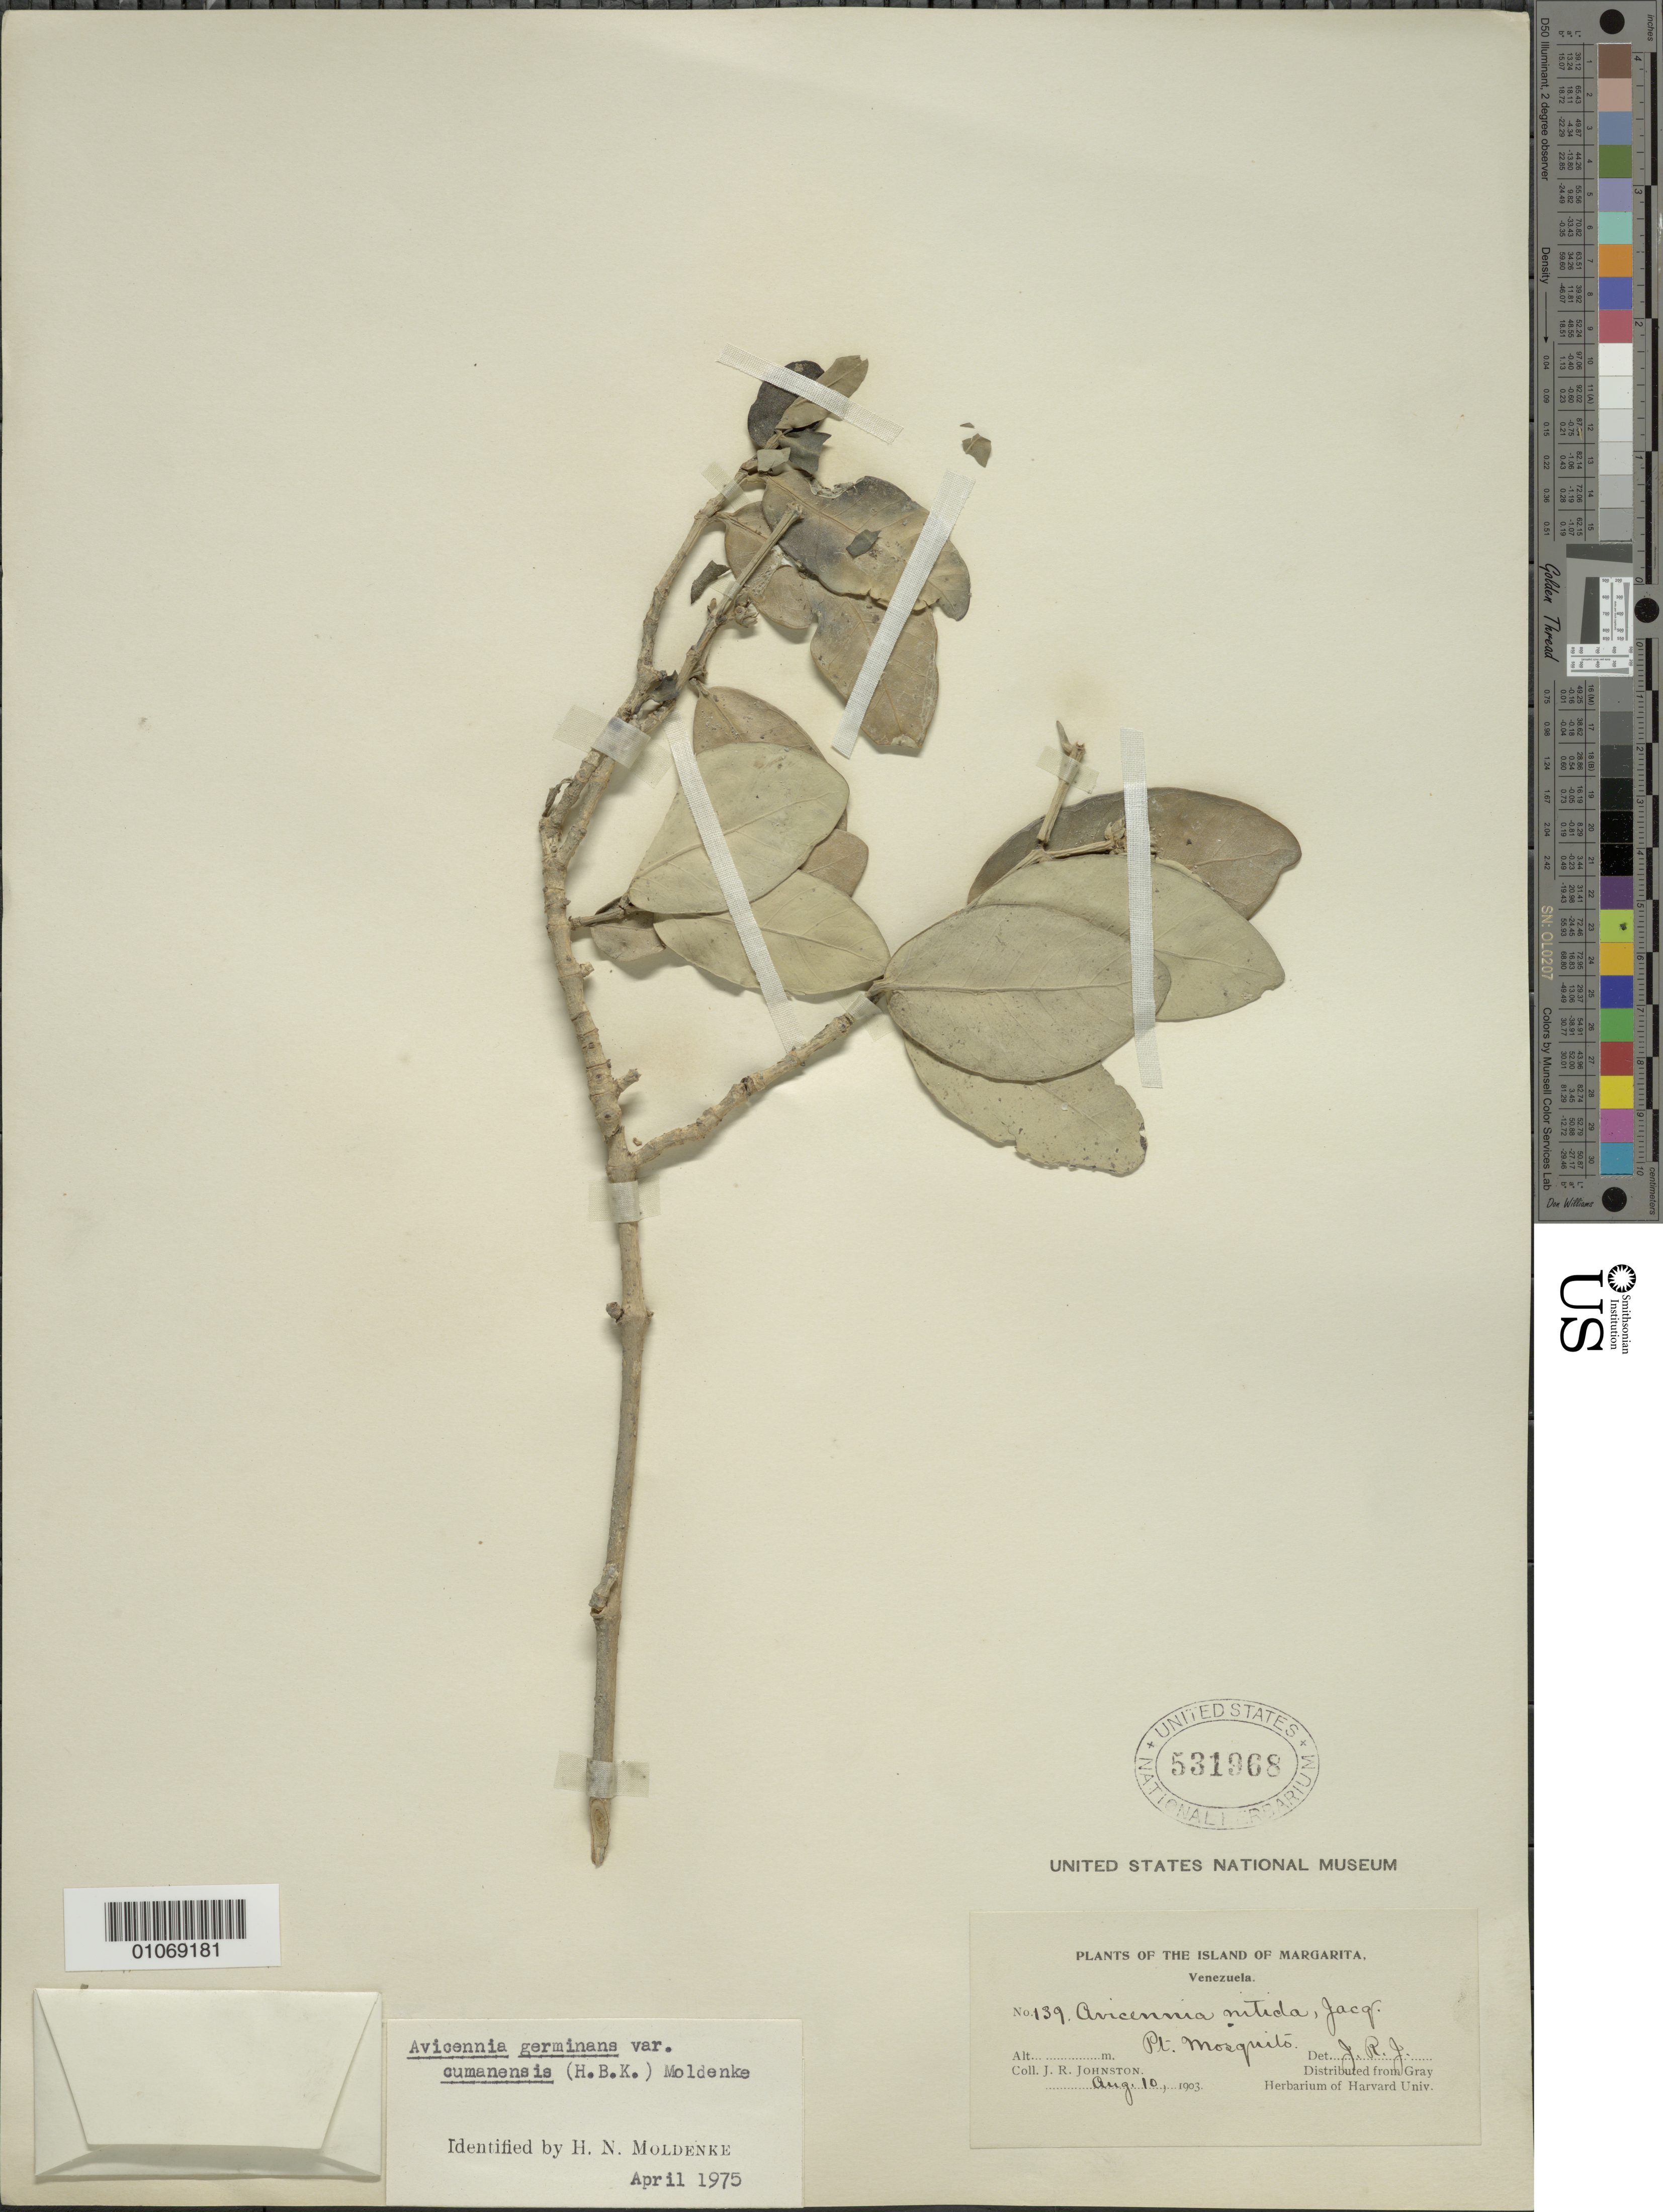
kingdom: Plantae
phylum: Tracheophyta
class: Magnoliopsida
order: Lamiales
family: Acanthaceae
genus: Avicennia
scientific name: Avicennia germinans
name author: (L.) L.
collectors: J. Johnston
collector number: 139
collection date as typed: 10 Aug 1903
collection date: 1903-08-10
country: Venezuela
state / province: Nueva Esparta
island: Margarita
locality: Pt. Mosquito?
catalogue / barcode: US 531968